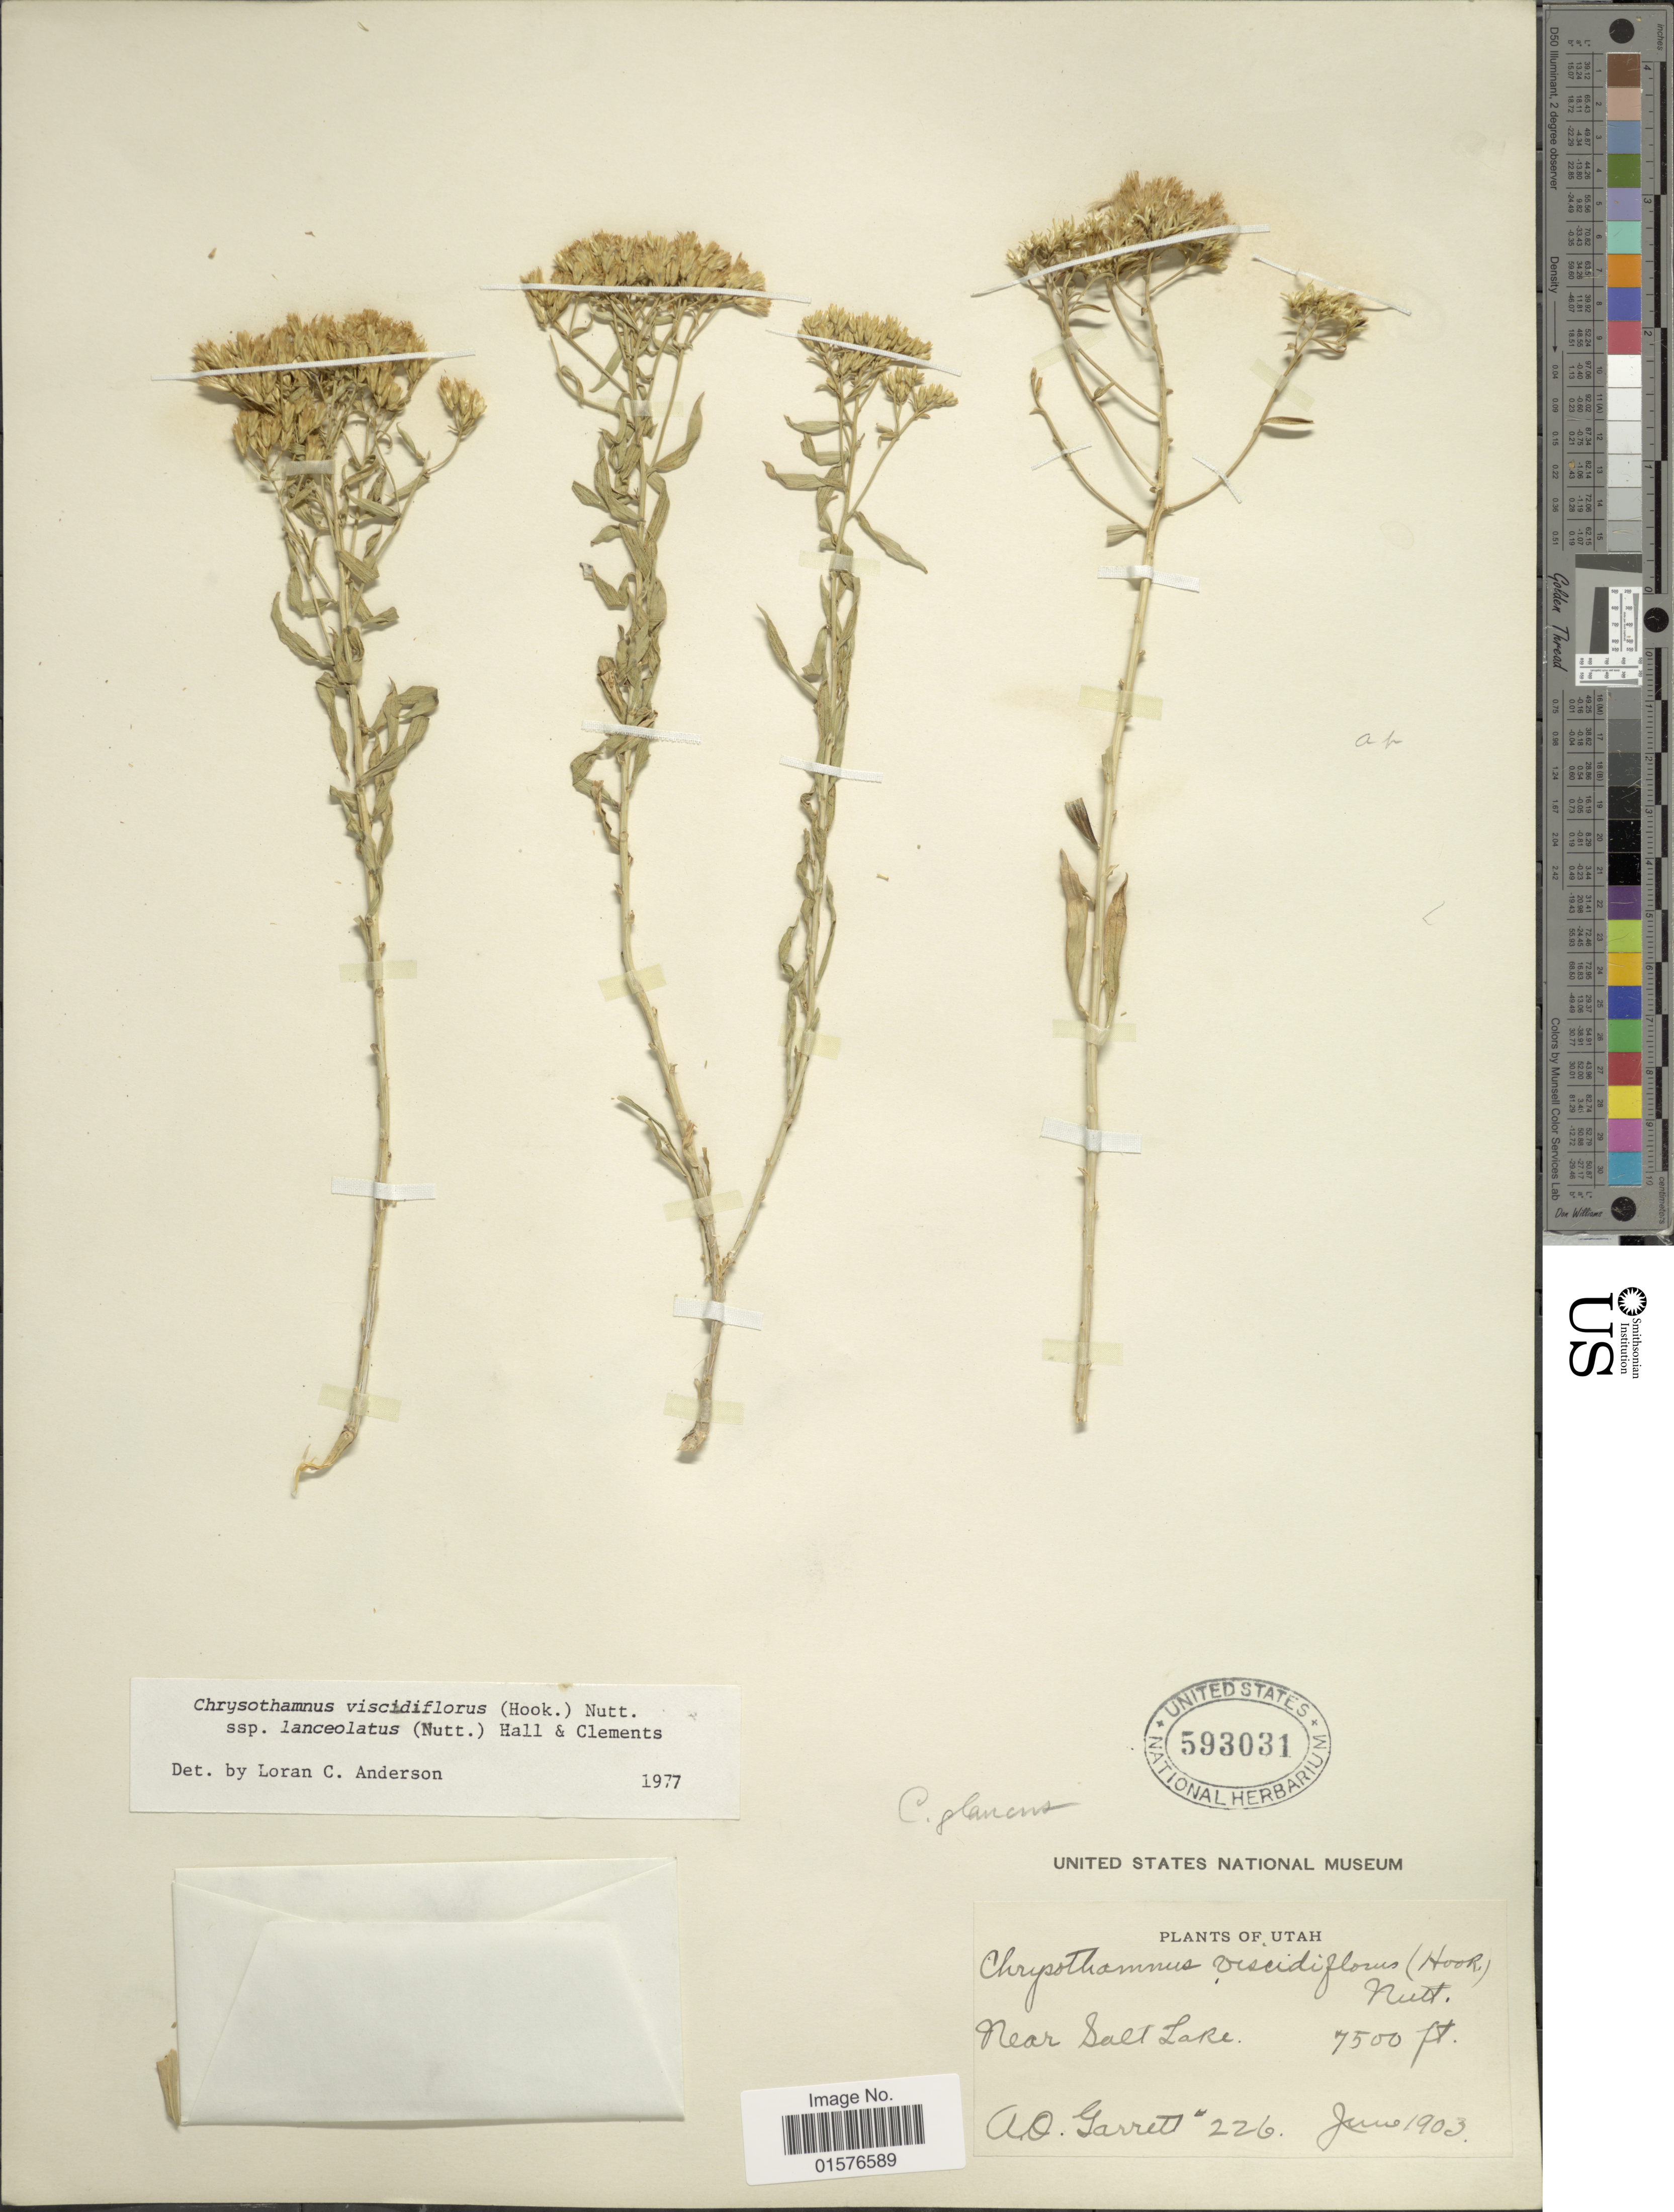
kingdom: Plantae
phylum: Tracheophyta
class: Magnoliopsida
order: Asterales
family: Asteraceae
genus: Chrysothamnus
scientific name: Chrysothamnus viscidiflorus subsp. lanceolatus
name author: (Nutt.) H.M. Hall & Clem.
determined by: Urbatsch, Lowell E., Curator (LSU), Louisiana State University (UNITED STATES)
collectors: A. O. Garrett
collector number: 226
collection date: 1903-06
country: United States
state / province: Utah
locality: Near Salt Lake,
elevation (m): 2286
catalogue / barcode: US 593031